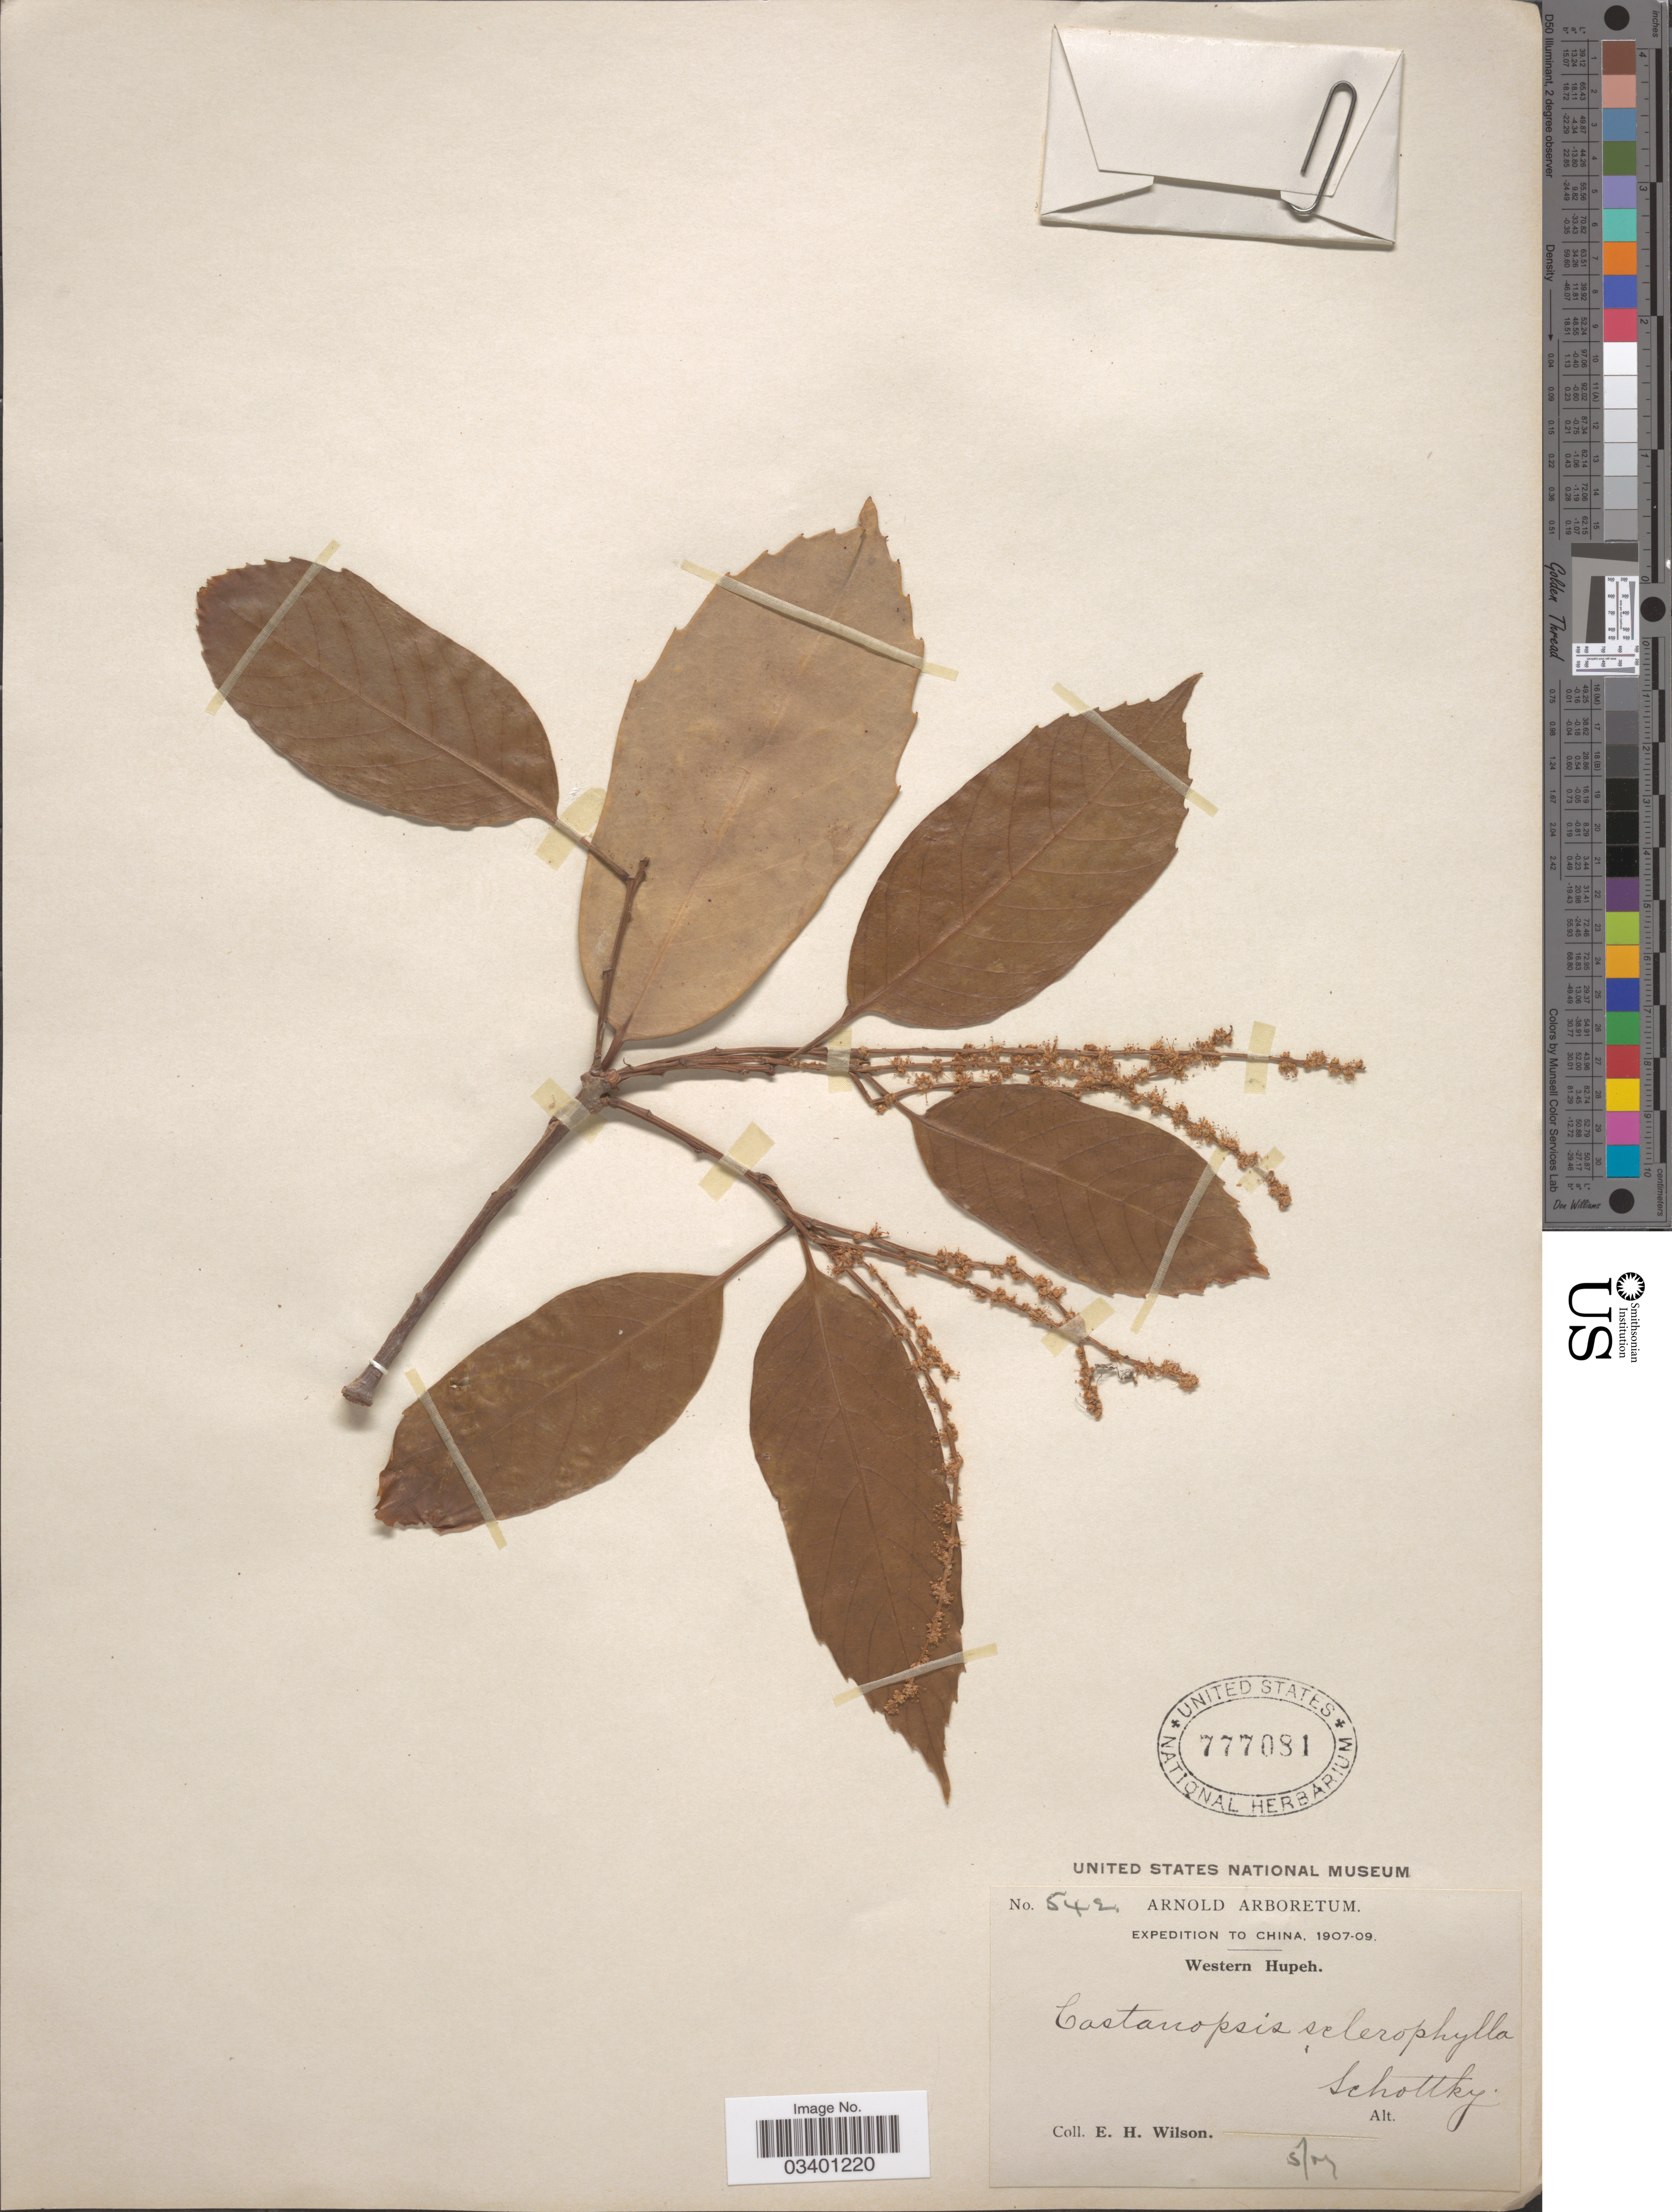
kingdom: Plantae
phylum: Tracheophyta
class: Magnoliopsida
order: Fagales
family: Fagaceae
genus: Castanopsis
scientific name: Castanopsis sclerophylla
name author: (Lindl.) Schottky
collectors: E. Wilson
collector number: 542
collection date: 1907-05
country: China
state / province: Hubei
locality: Western Hupeh.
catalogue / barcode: US 777081